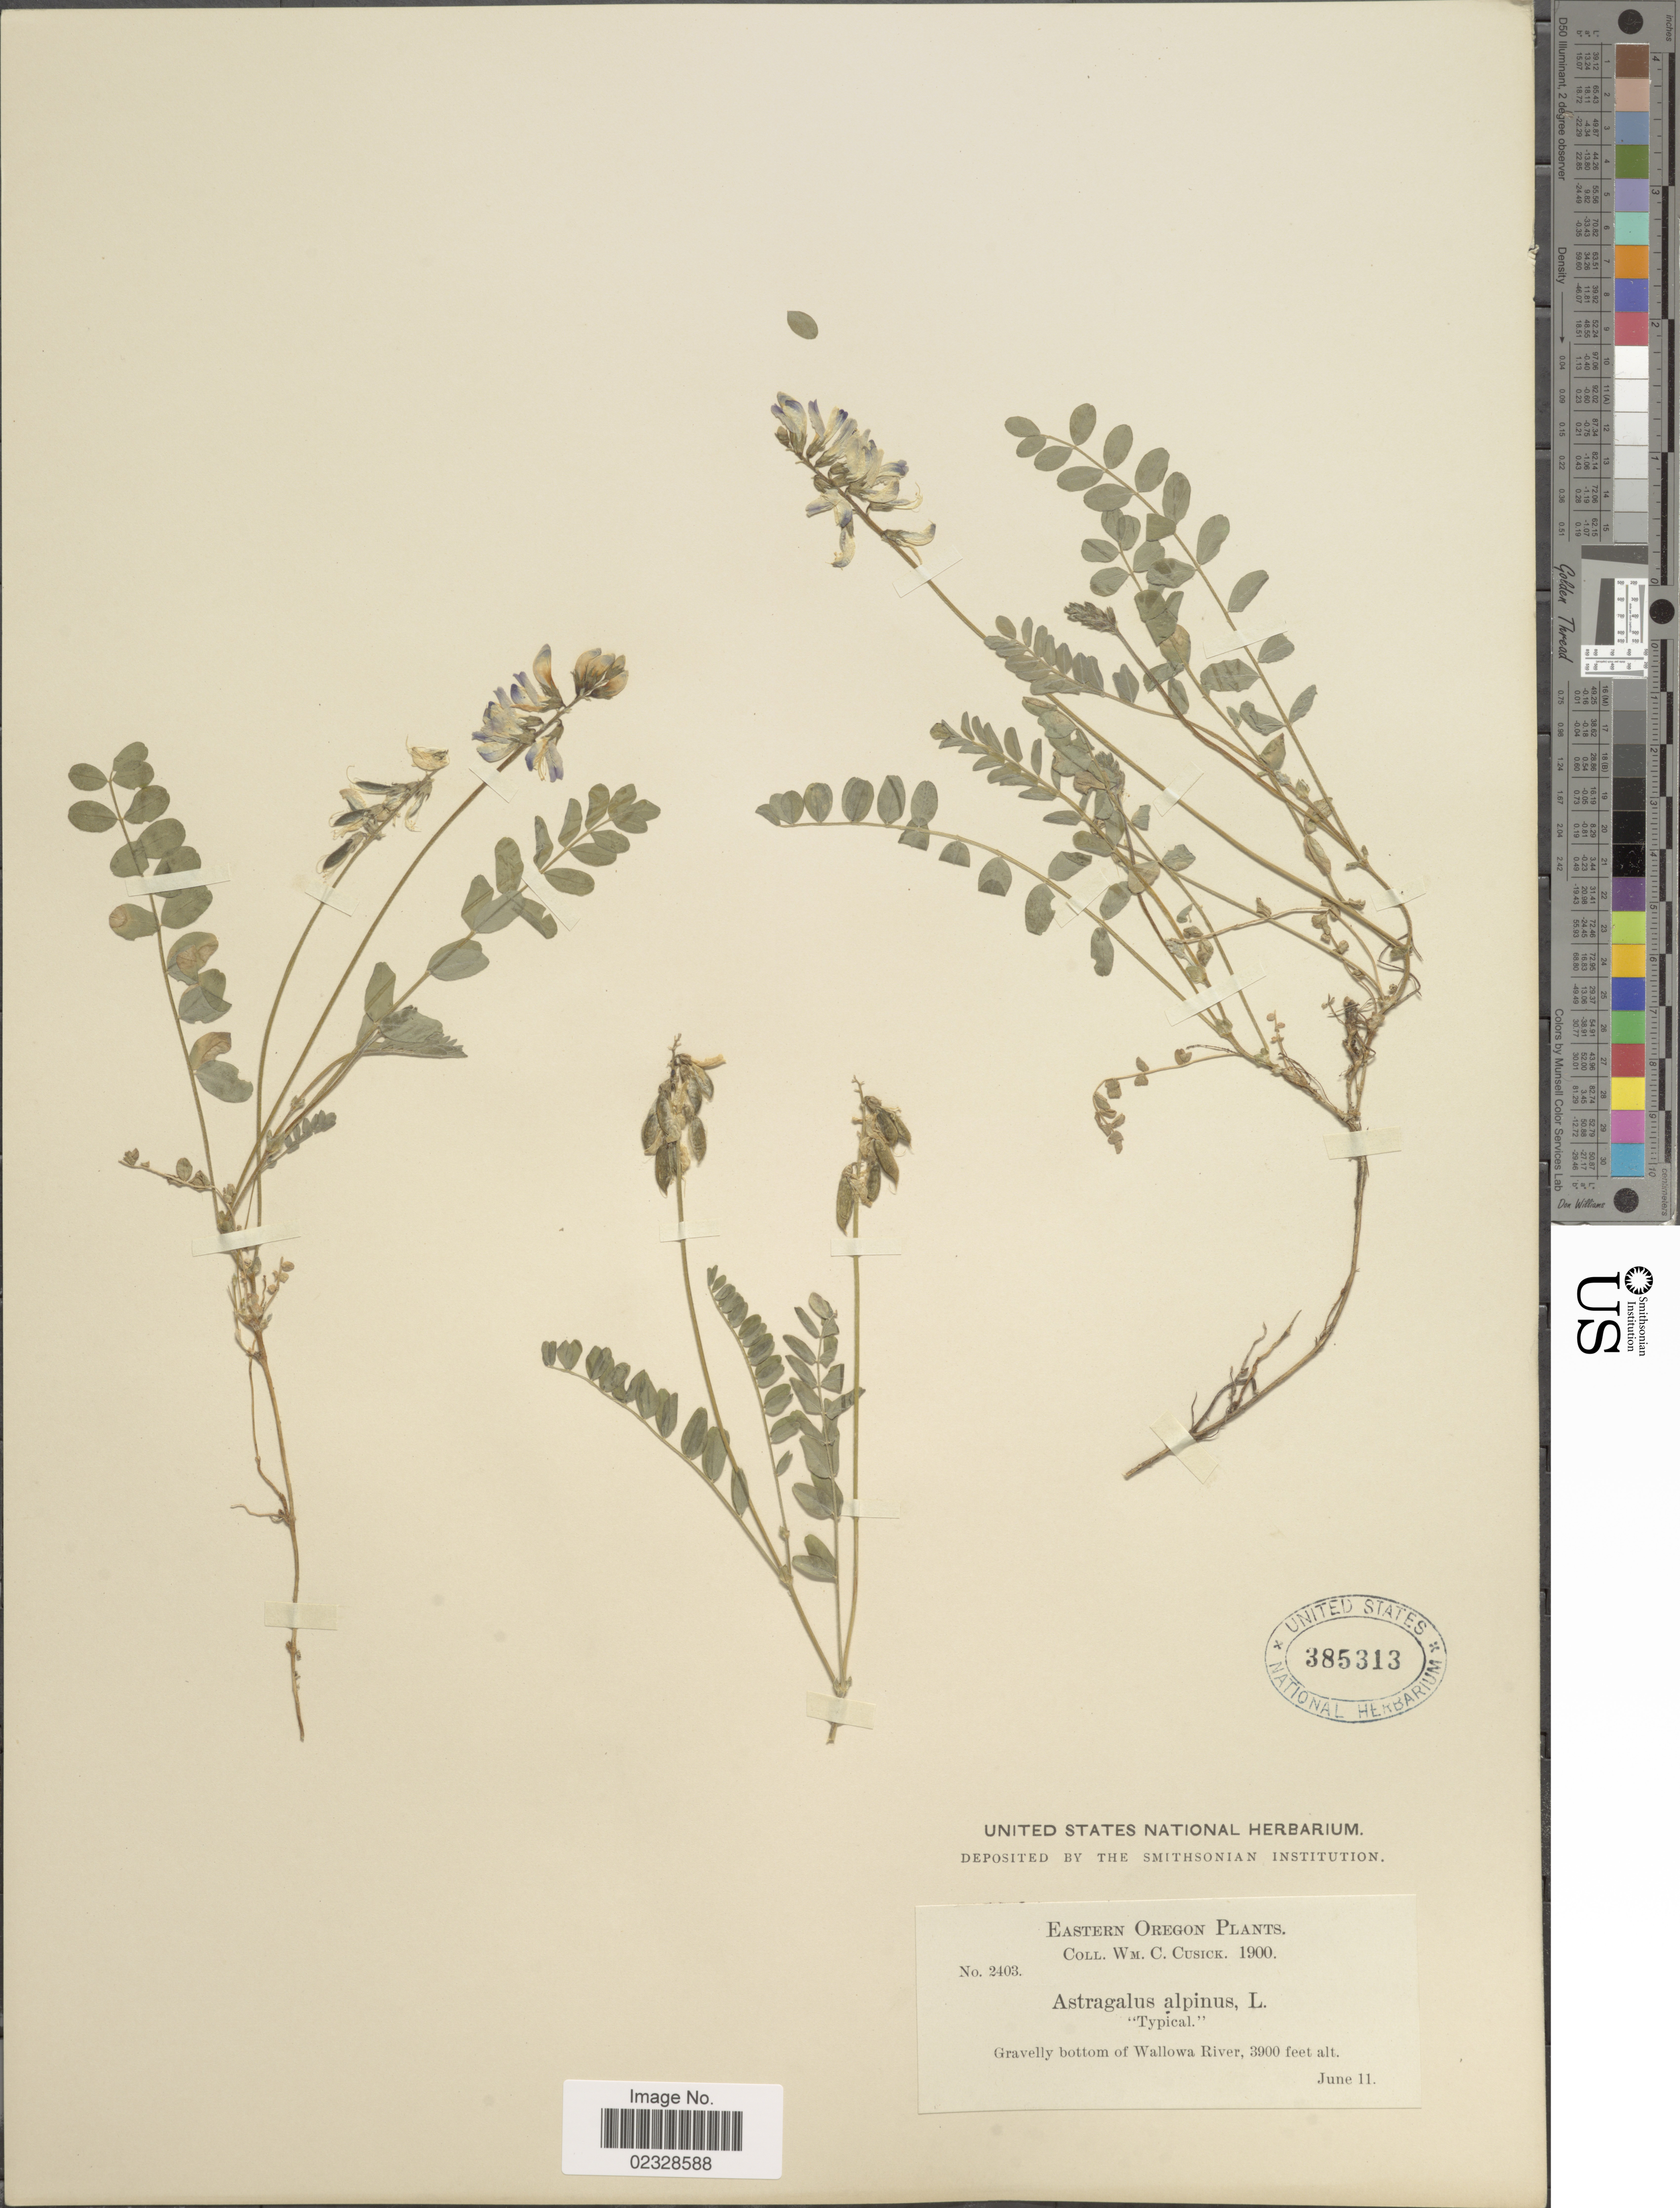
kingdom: Plantae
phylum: Tracheophyta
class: Magnoliopsida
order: Fabales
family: Fabaceae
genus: Astragalus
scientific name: Astragalus alpinus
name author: L.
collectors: W. C. Cusick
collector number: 2403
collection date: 1900-06-11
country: United States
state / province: Oregon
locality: Eastern Oregon. Gravelly bottom of Wallowa River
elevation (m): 1189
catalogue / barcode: US 385313